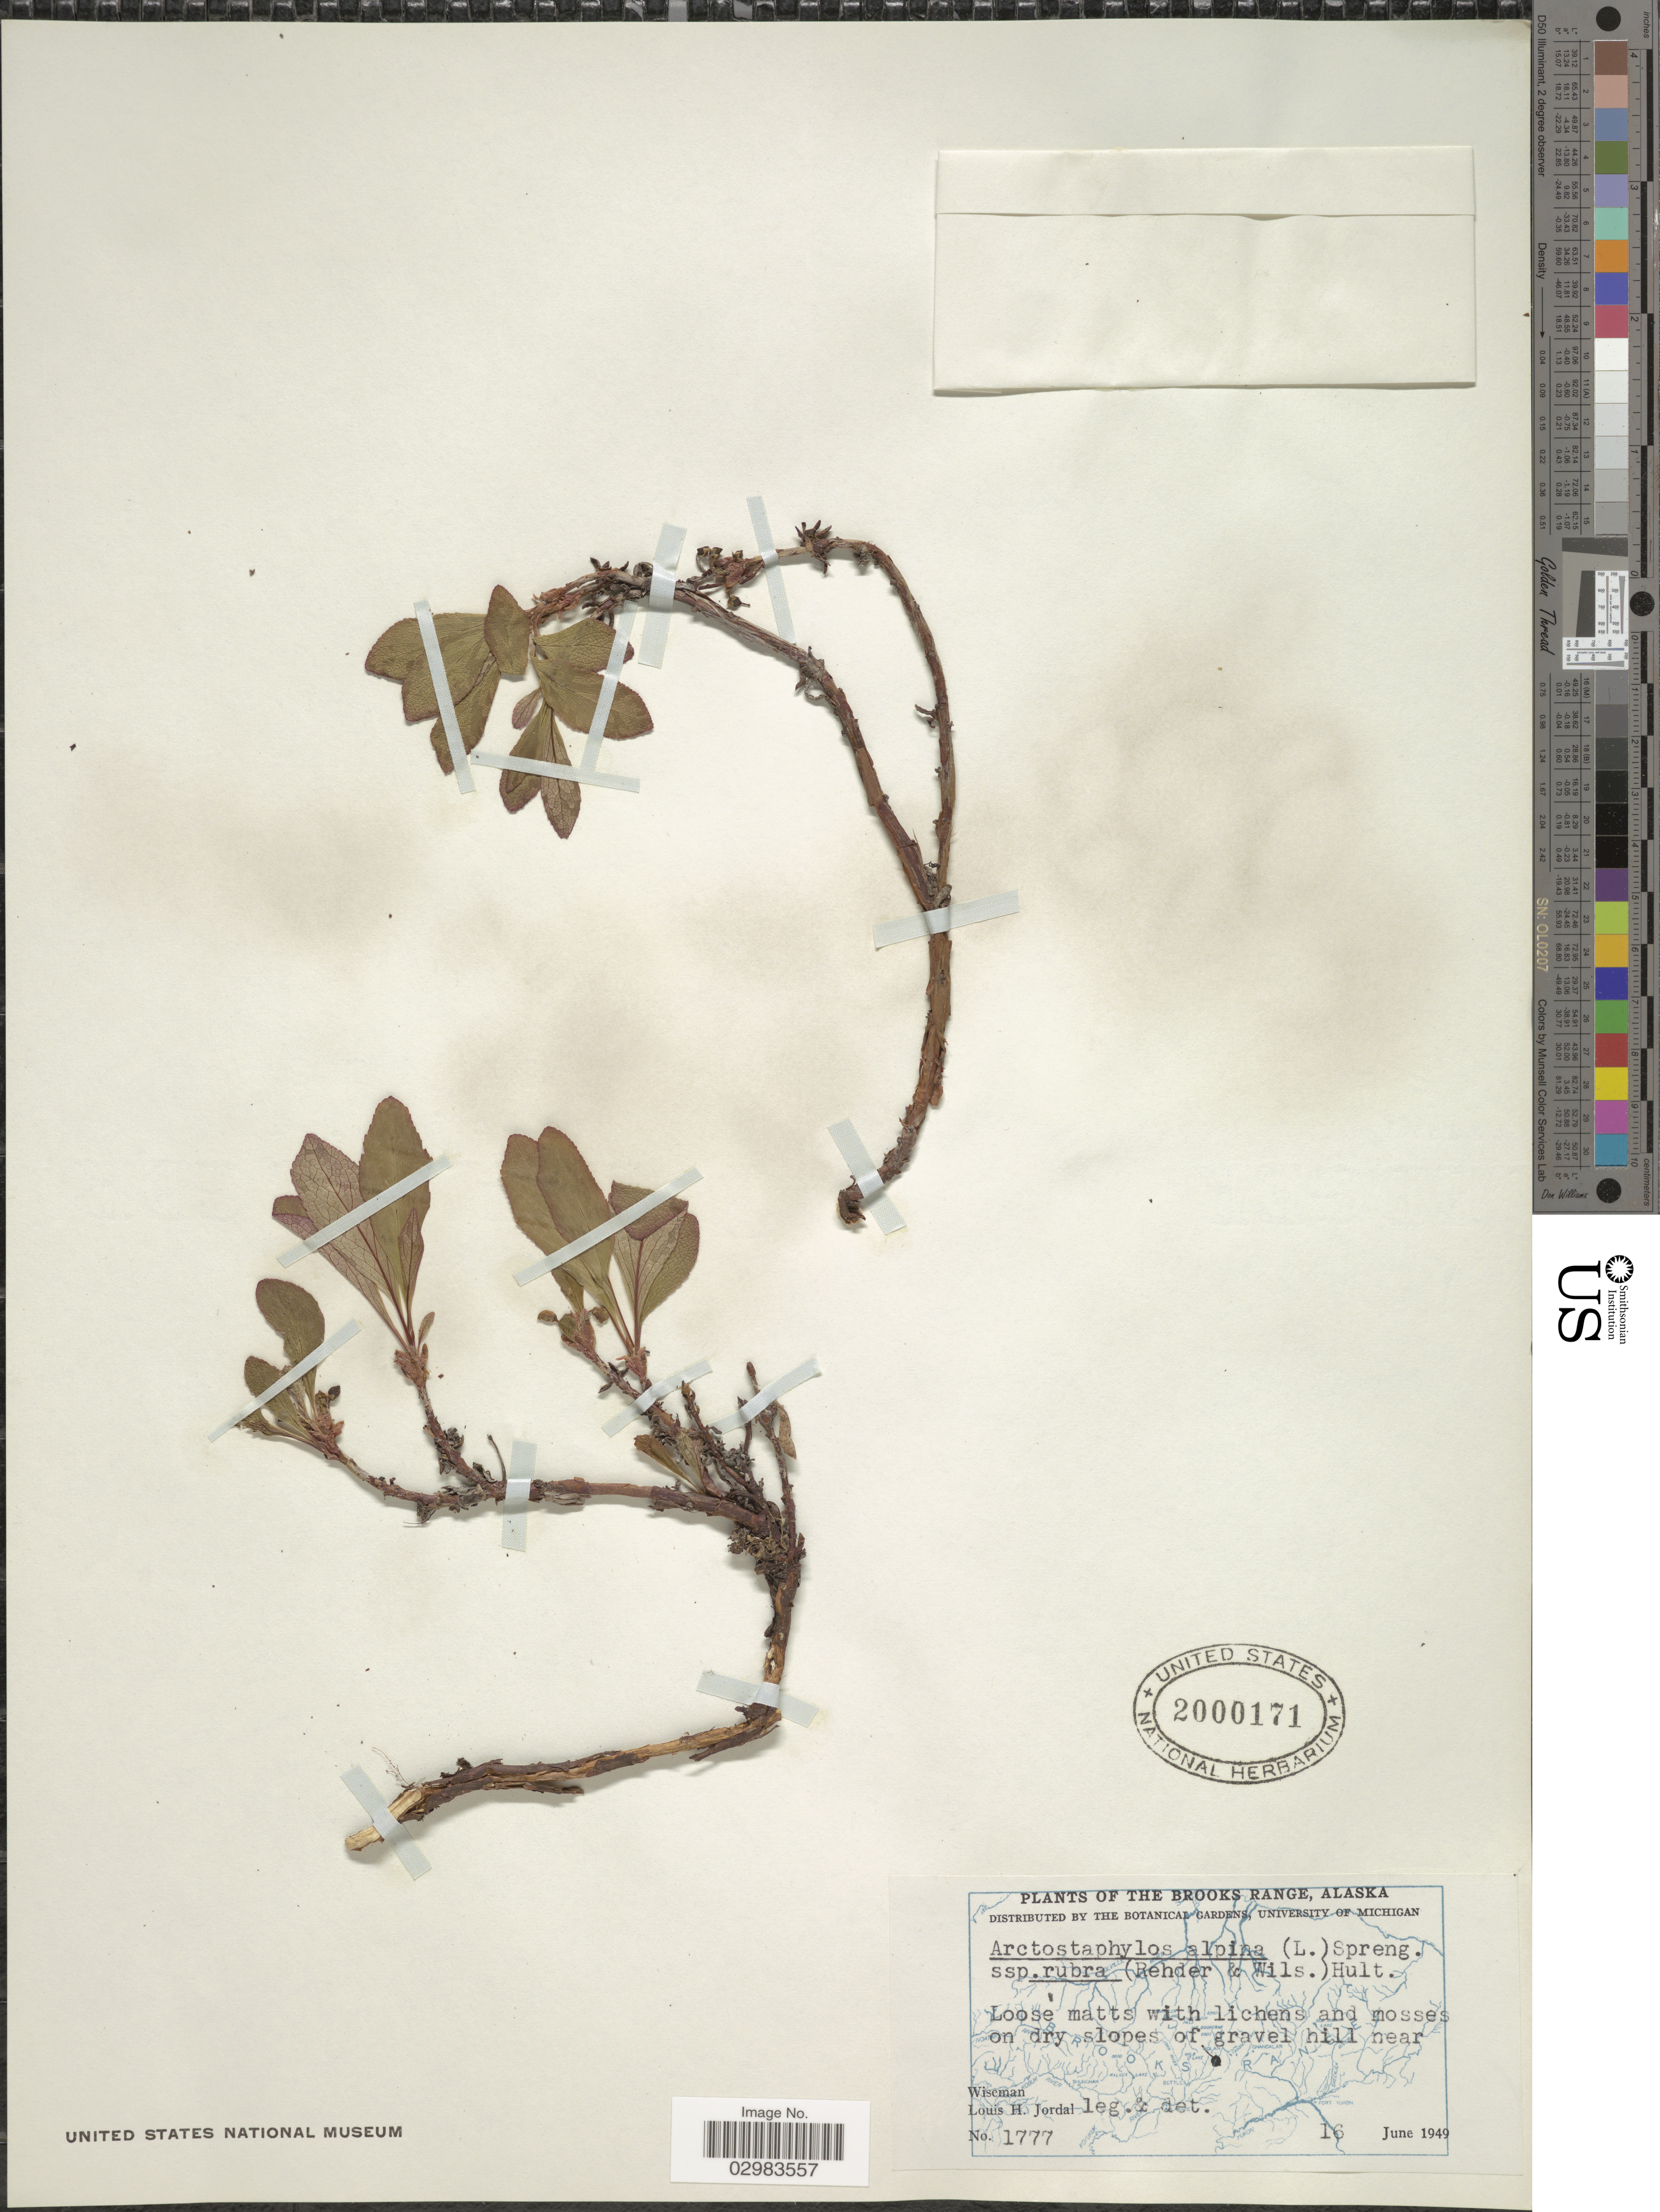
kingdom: Plantae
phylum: Tracheophyta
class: Magnoliopsida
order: Ericales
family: Ericaceae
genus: Arctostaphylos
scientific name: Arctostaphylos alpina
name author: (L.) Spreng.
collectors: L. Jordal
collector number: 1777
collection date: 1949-06-16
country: United States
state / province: Alaska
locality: The Brooks Range, Alaska, Loose matts with lichens and mosses on dry slopes of gravel hill near Wiseman.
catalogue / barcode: US 2000171